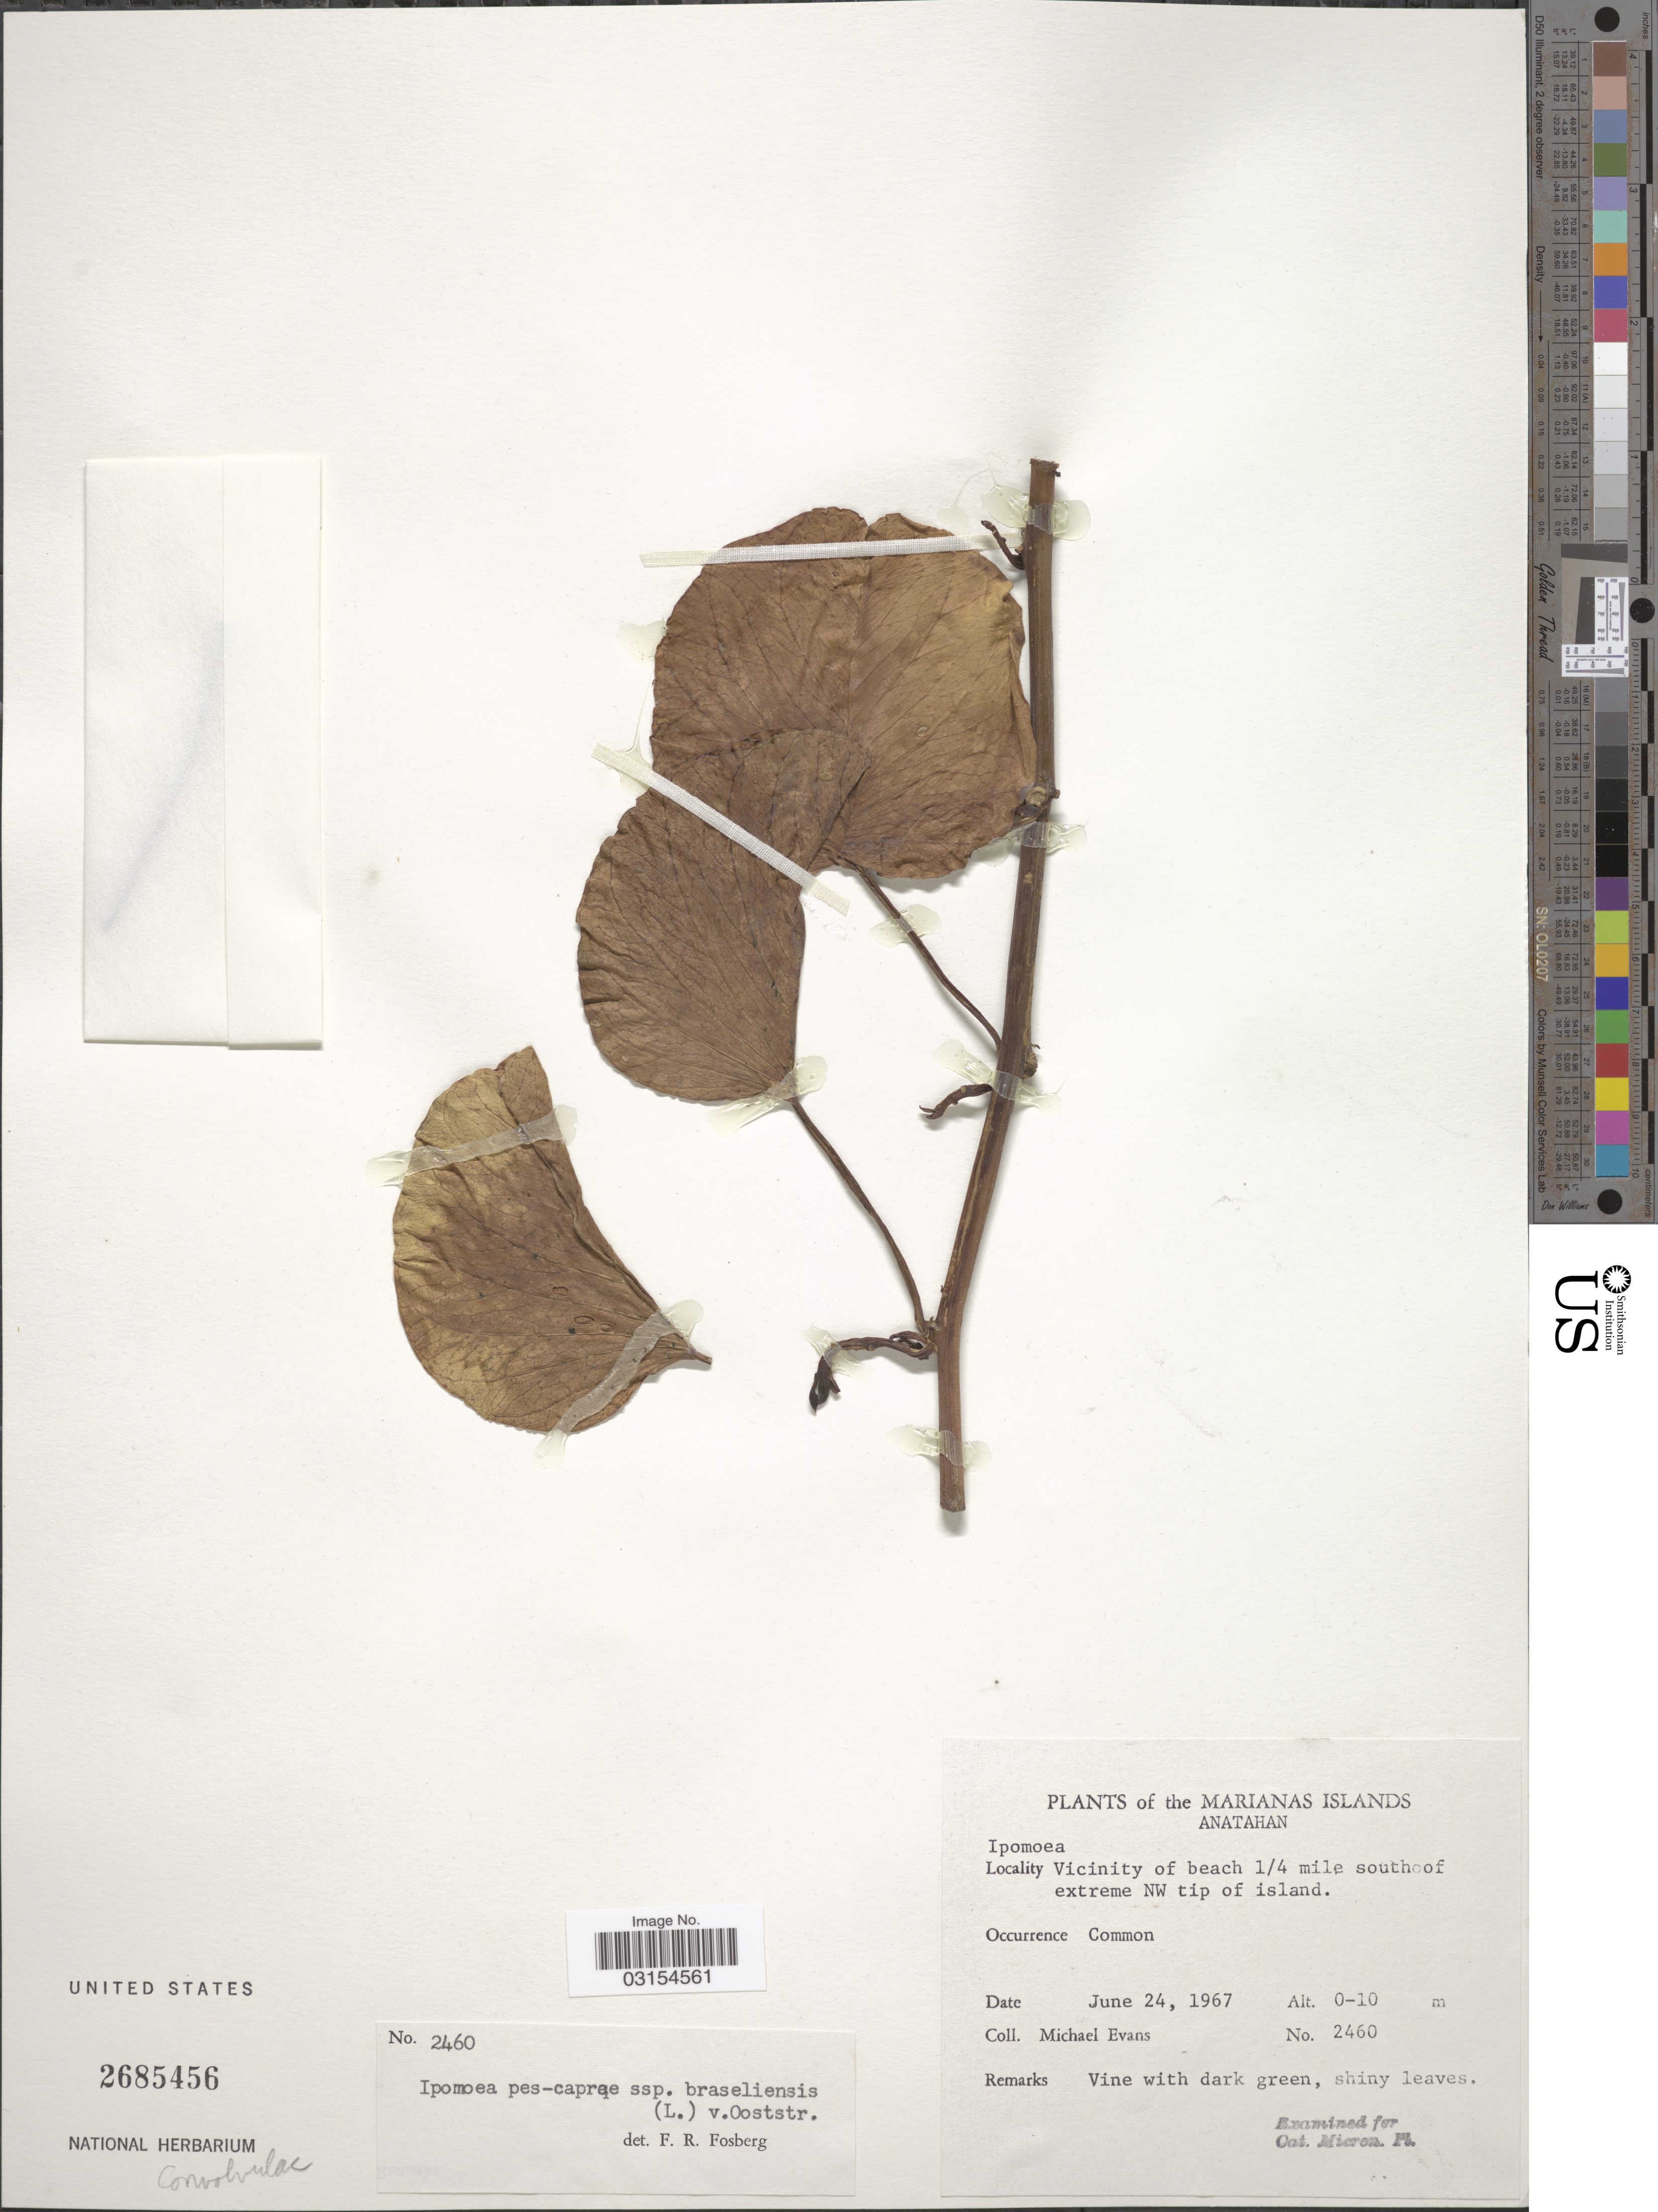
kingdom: Plantae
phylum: Tracheophyta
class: Magnoliopsida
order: Solanales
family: Convolvulaceae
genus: Ipomoea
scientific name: Ipomoea pes-caprae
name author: (L.) R. Br.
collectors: M. Evans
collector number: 2460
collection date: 1967-06-24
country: Northern Mariana Islands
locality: Marianas Islands. Anatahan. Vicinity of beach 1/4 mile south of extreme NW tip of island.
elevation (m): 0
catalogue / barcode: US 2685456